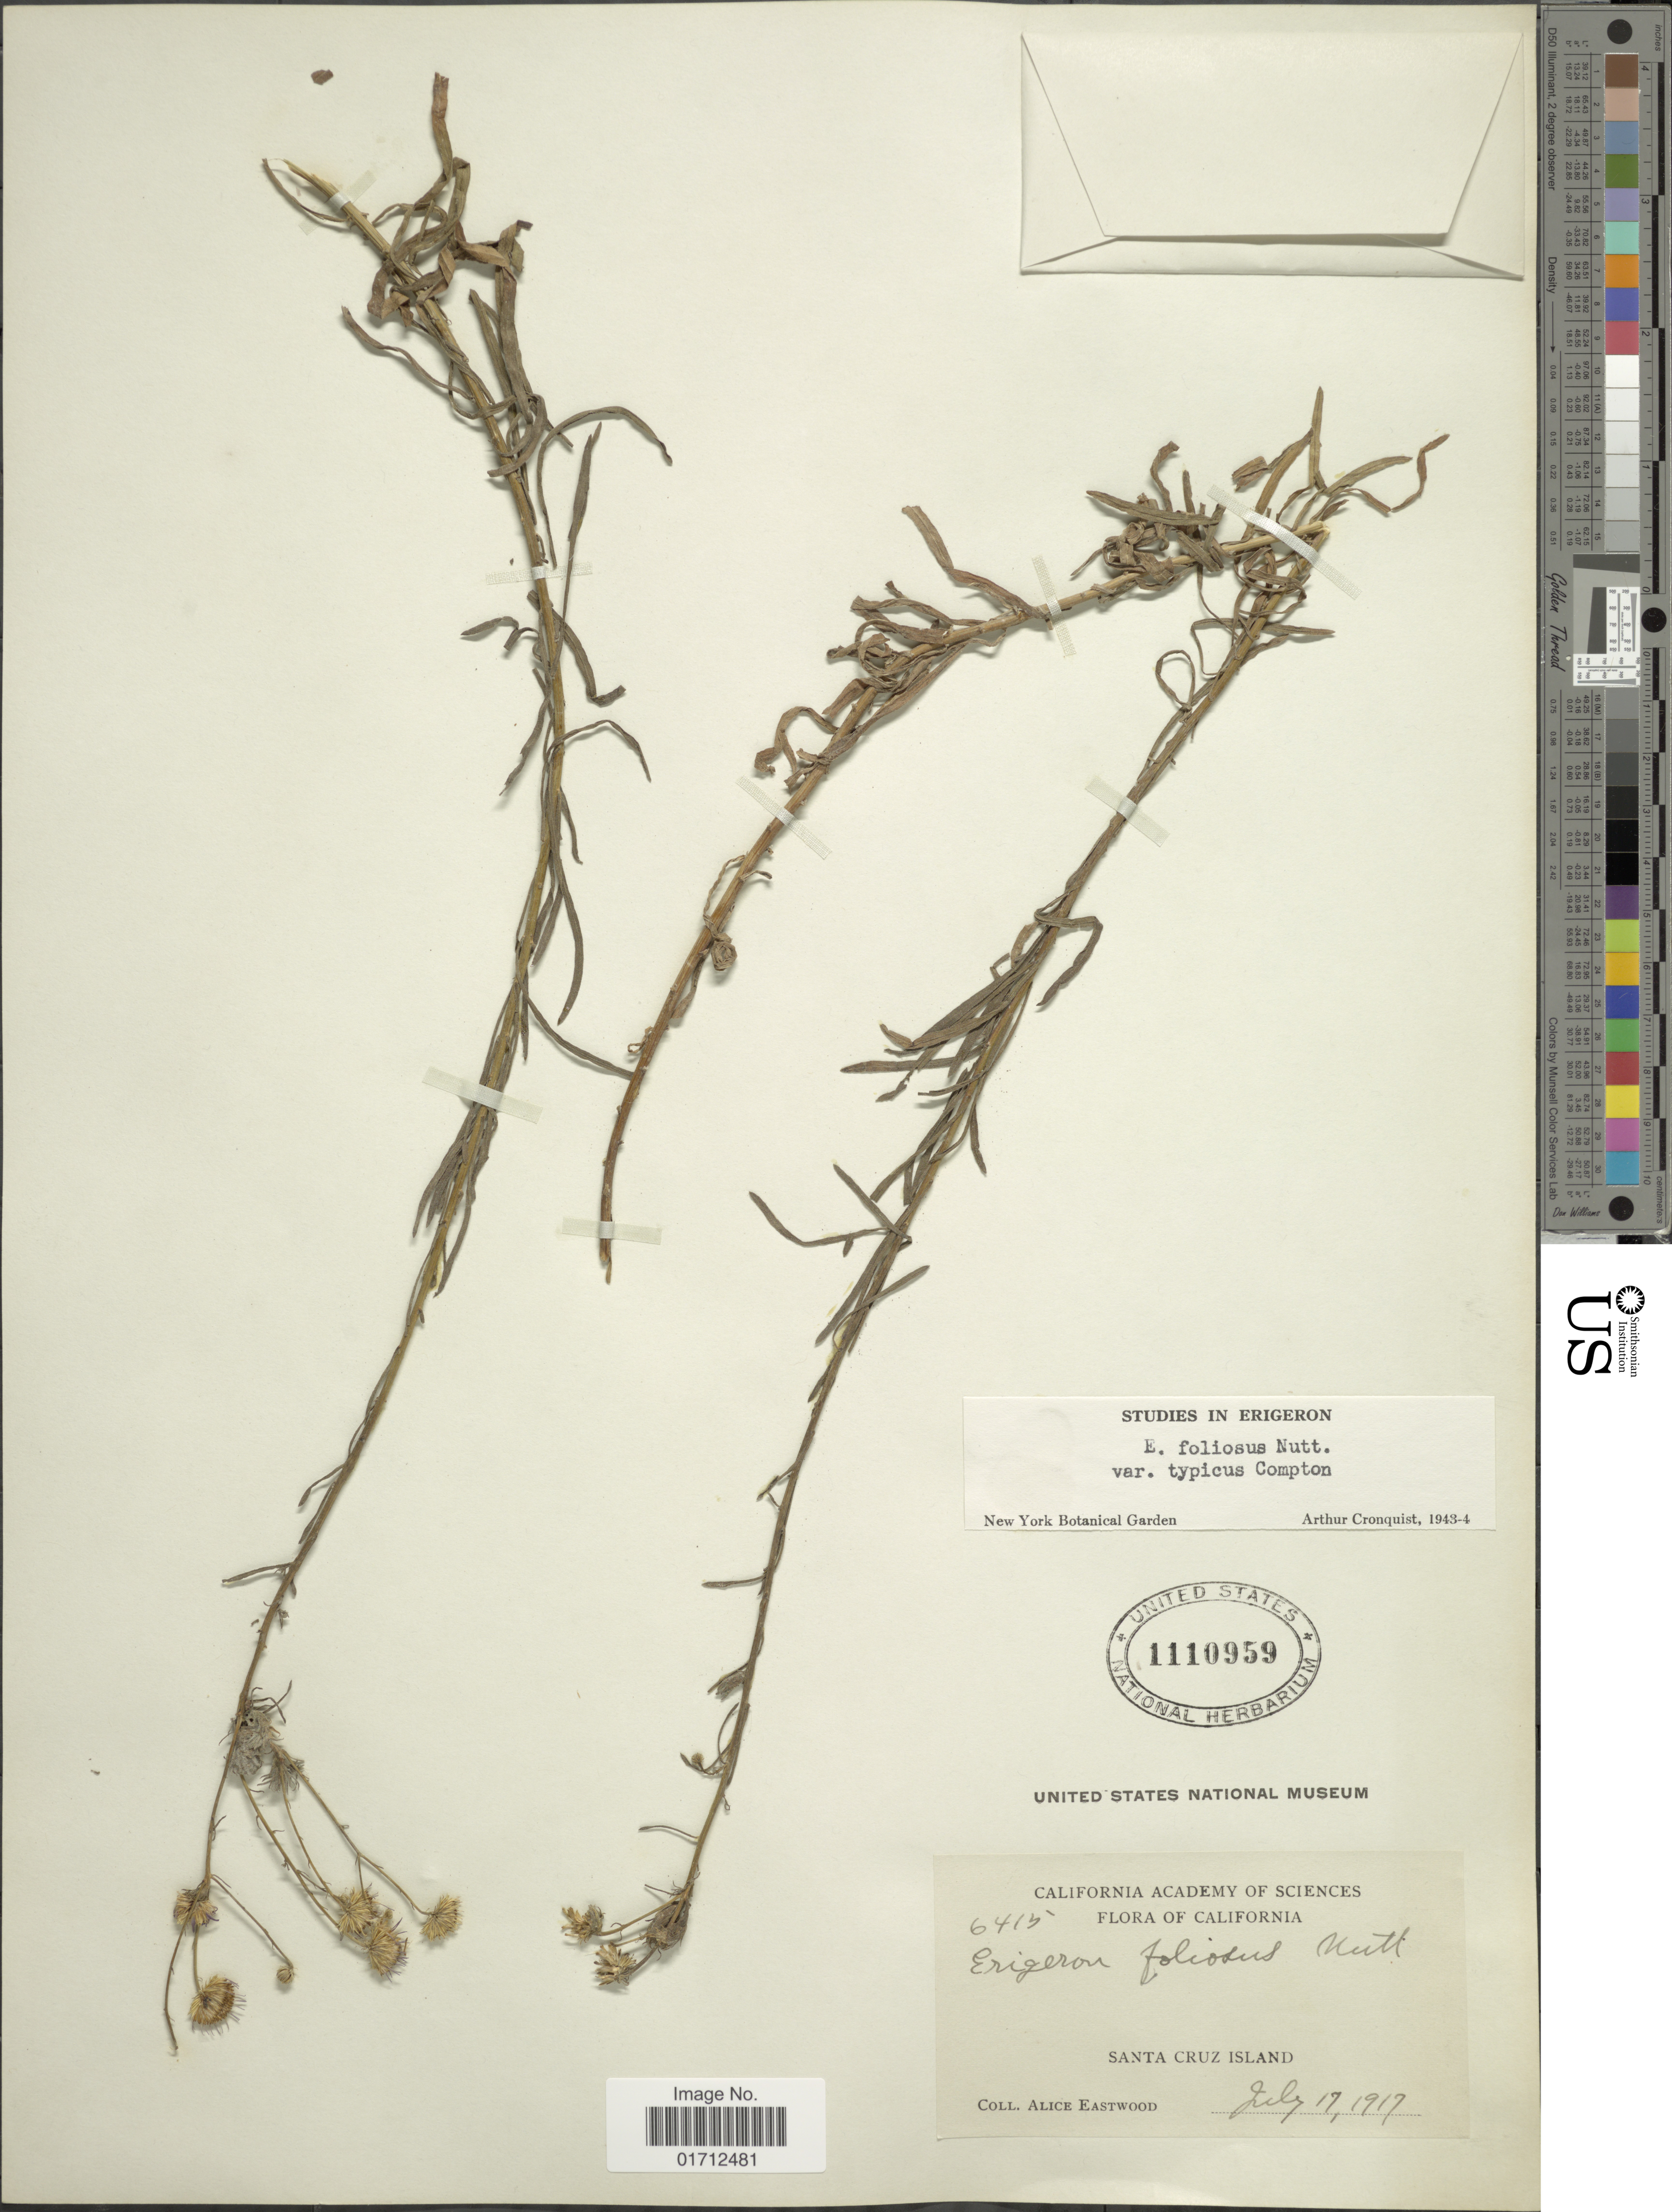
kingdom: Plantae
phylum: Tracheophyta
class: Magnoliopsida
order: Asterales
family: Asteraceae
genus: Erigeron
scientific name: Erigeron foliosus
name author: Nutt.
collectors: A. Eastwood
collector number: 6415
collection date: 1917-07-17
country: United States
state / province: California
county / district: Santa Barbara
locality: Santa Cruz Island.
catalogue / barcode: US 1110959